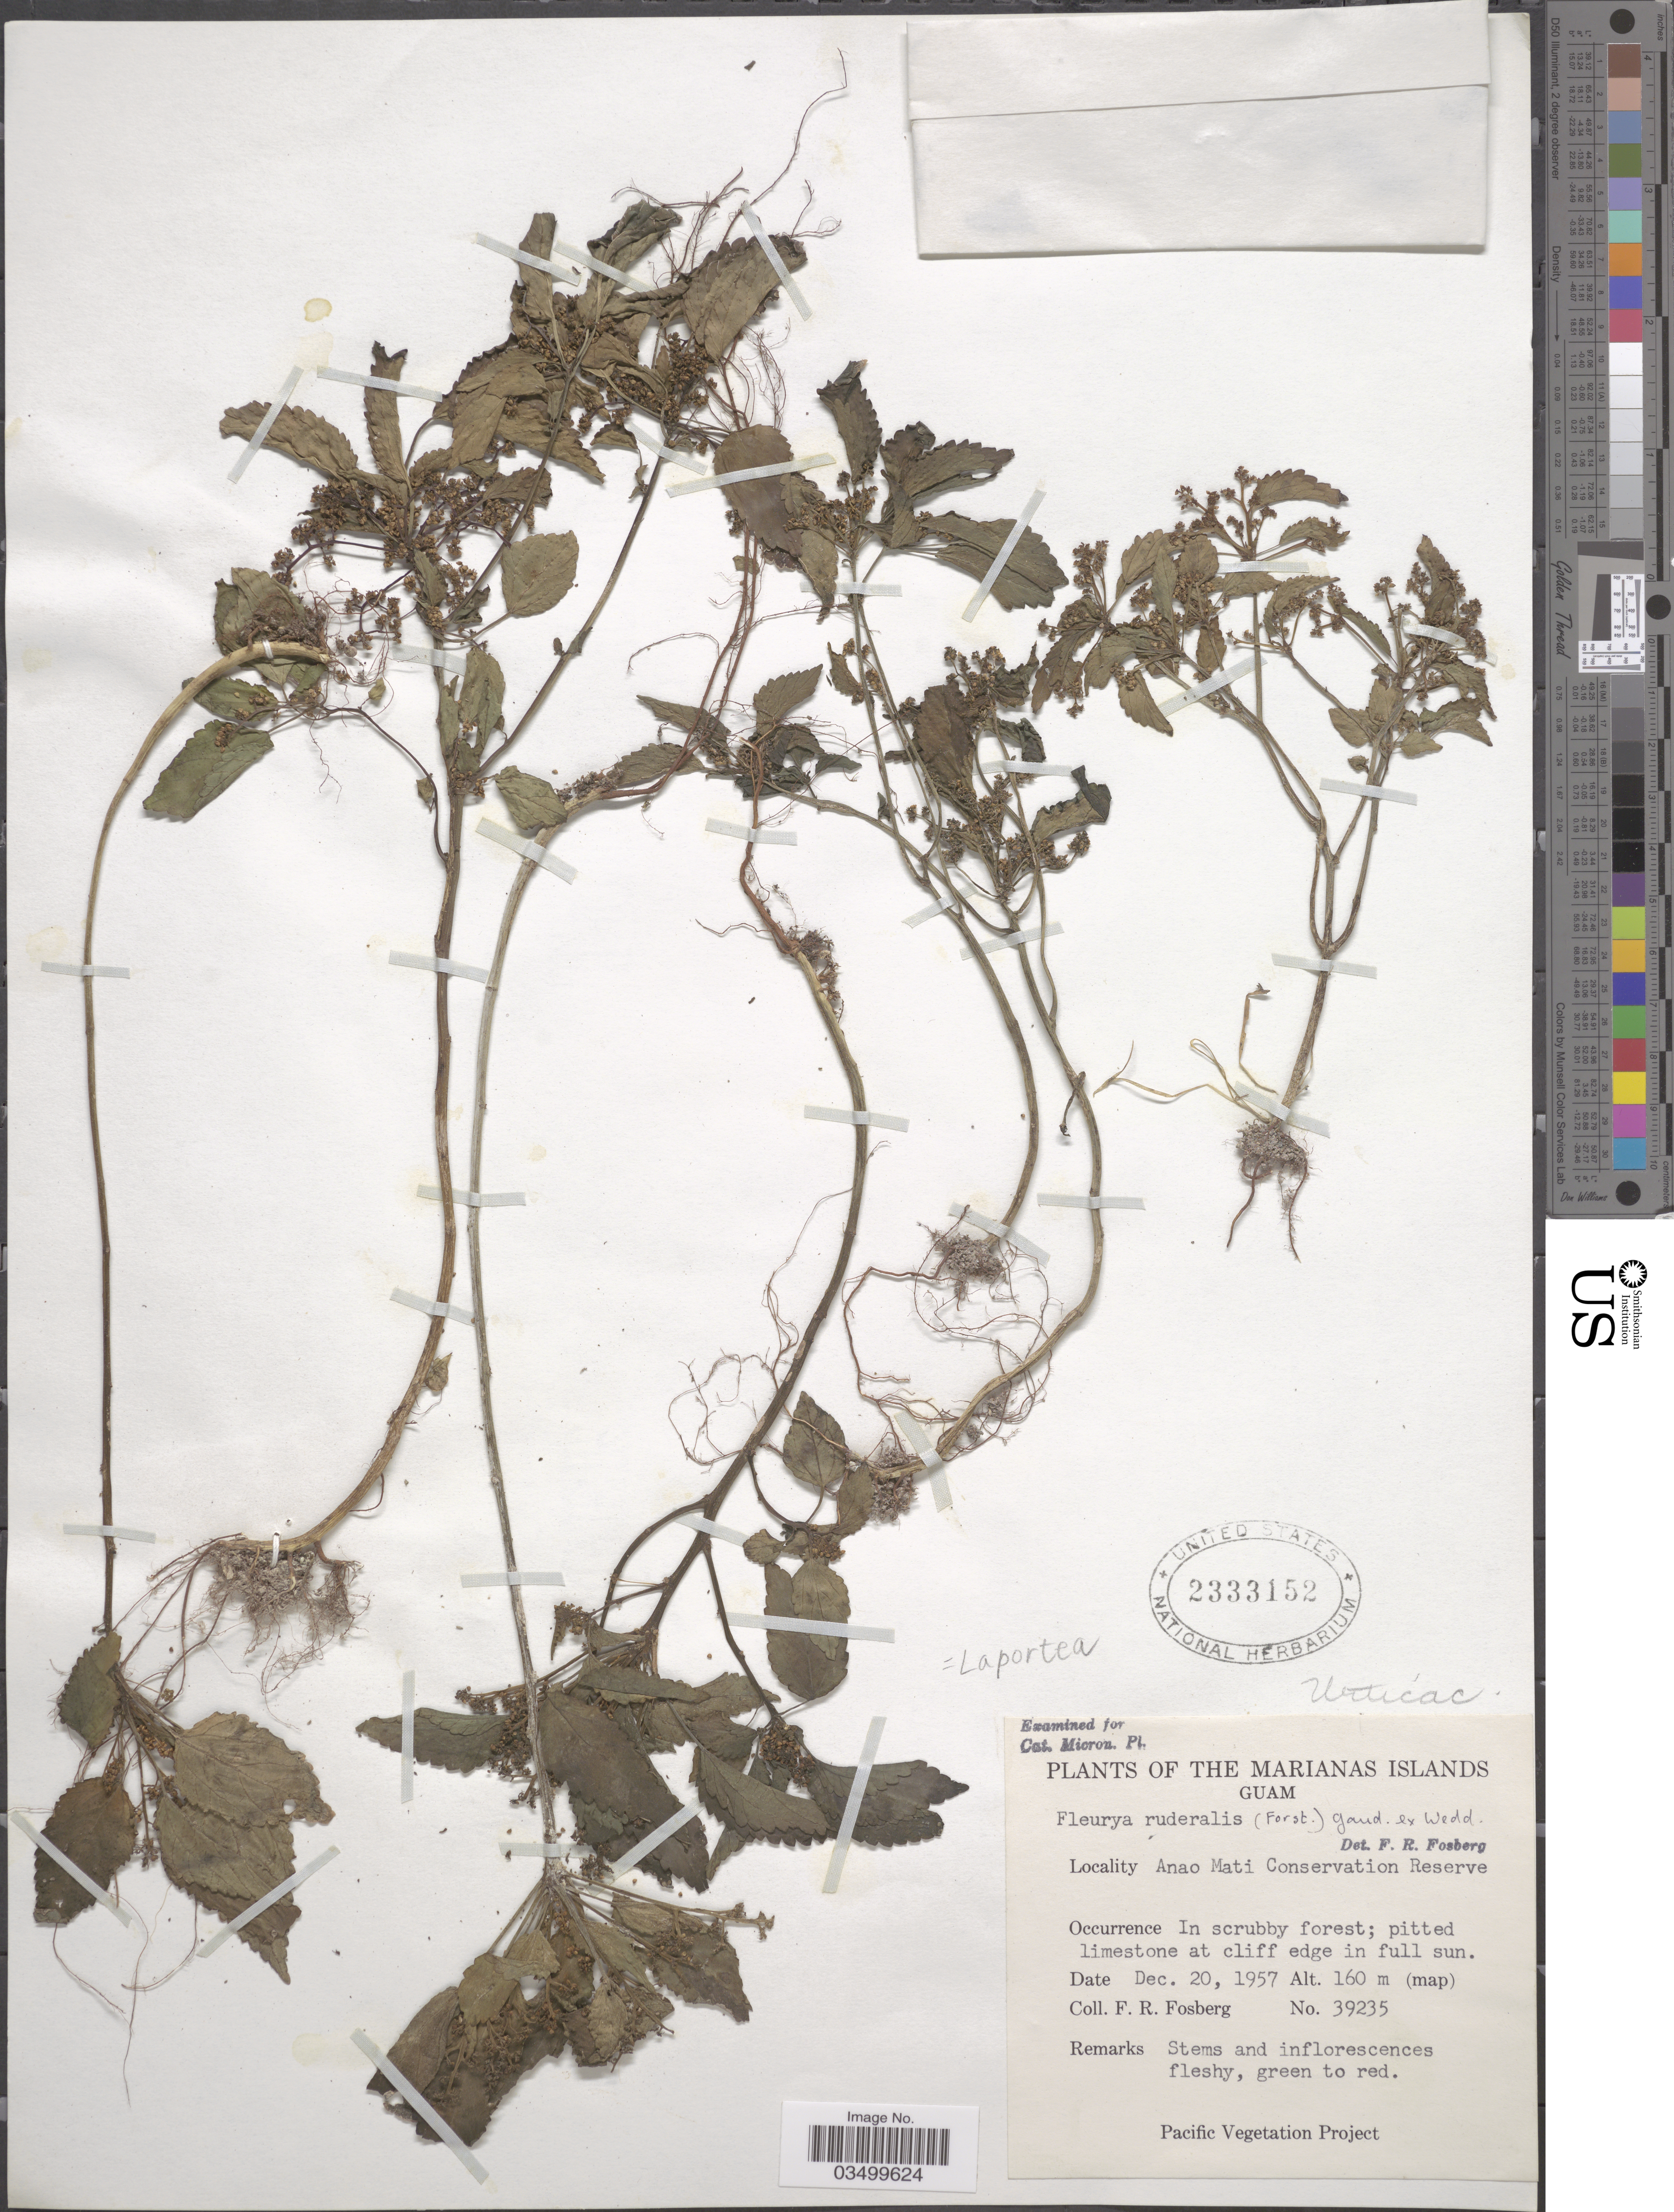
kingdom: Plantae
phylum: Tracheophyta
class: Magnoliopsida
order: Rosales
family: Urticaceae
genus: Laportea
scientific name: Laportea ruderalis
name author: (G. Forst.) Chew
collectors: F. R. Fosberg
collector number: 39235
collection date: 1957-12-20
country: Guam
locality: Marianas Islands. Anao Mati Conservation Reserve.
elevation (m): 160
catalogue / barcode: US 2333152